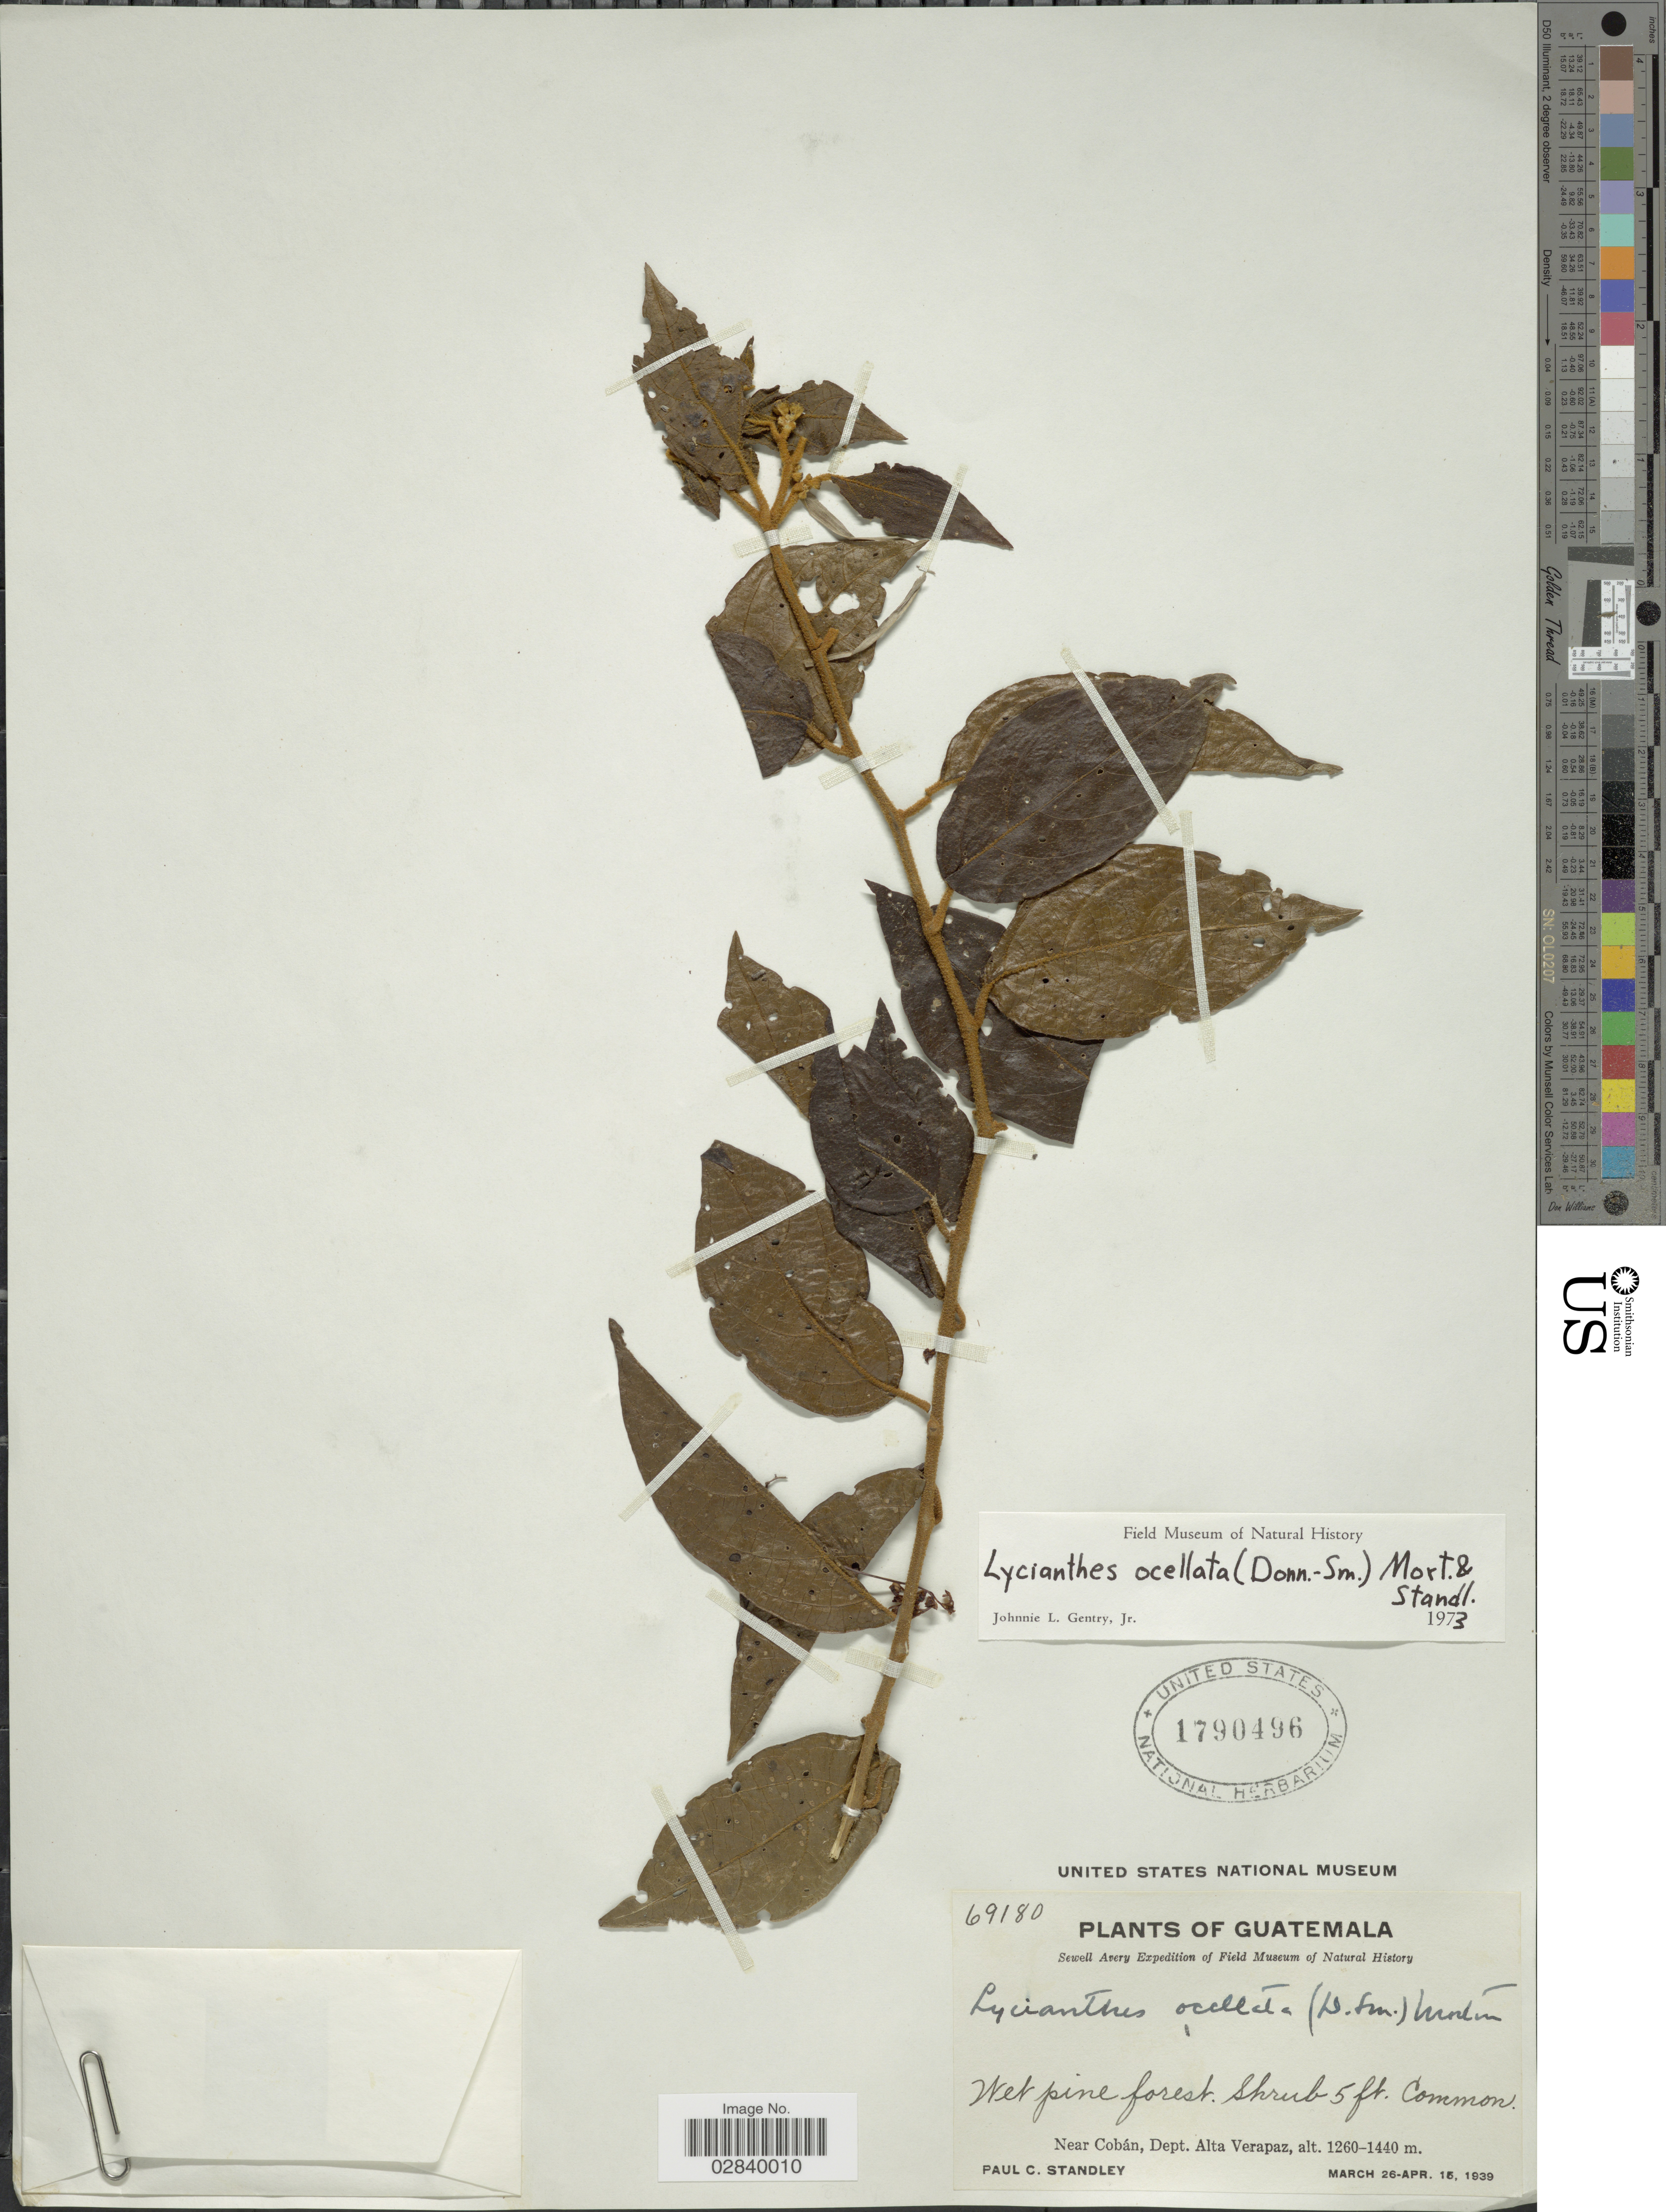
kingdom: Plantae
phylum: Tracheophyta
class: Magnoliopsida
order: Solanales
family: Solanaceae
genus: Lycianthes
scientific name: Lycianthes ocellata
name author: (Donn. Sm.) C.V. Morton & Standl.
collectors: P. C. Standley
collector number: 69180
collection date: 1939-03-26/1939-04-15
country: Guatemala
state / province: Alta Verapaz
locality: Nar Cobán, Dept. Alta Verapaz.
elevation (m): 1260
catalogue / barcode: US 1790496